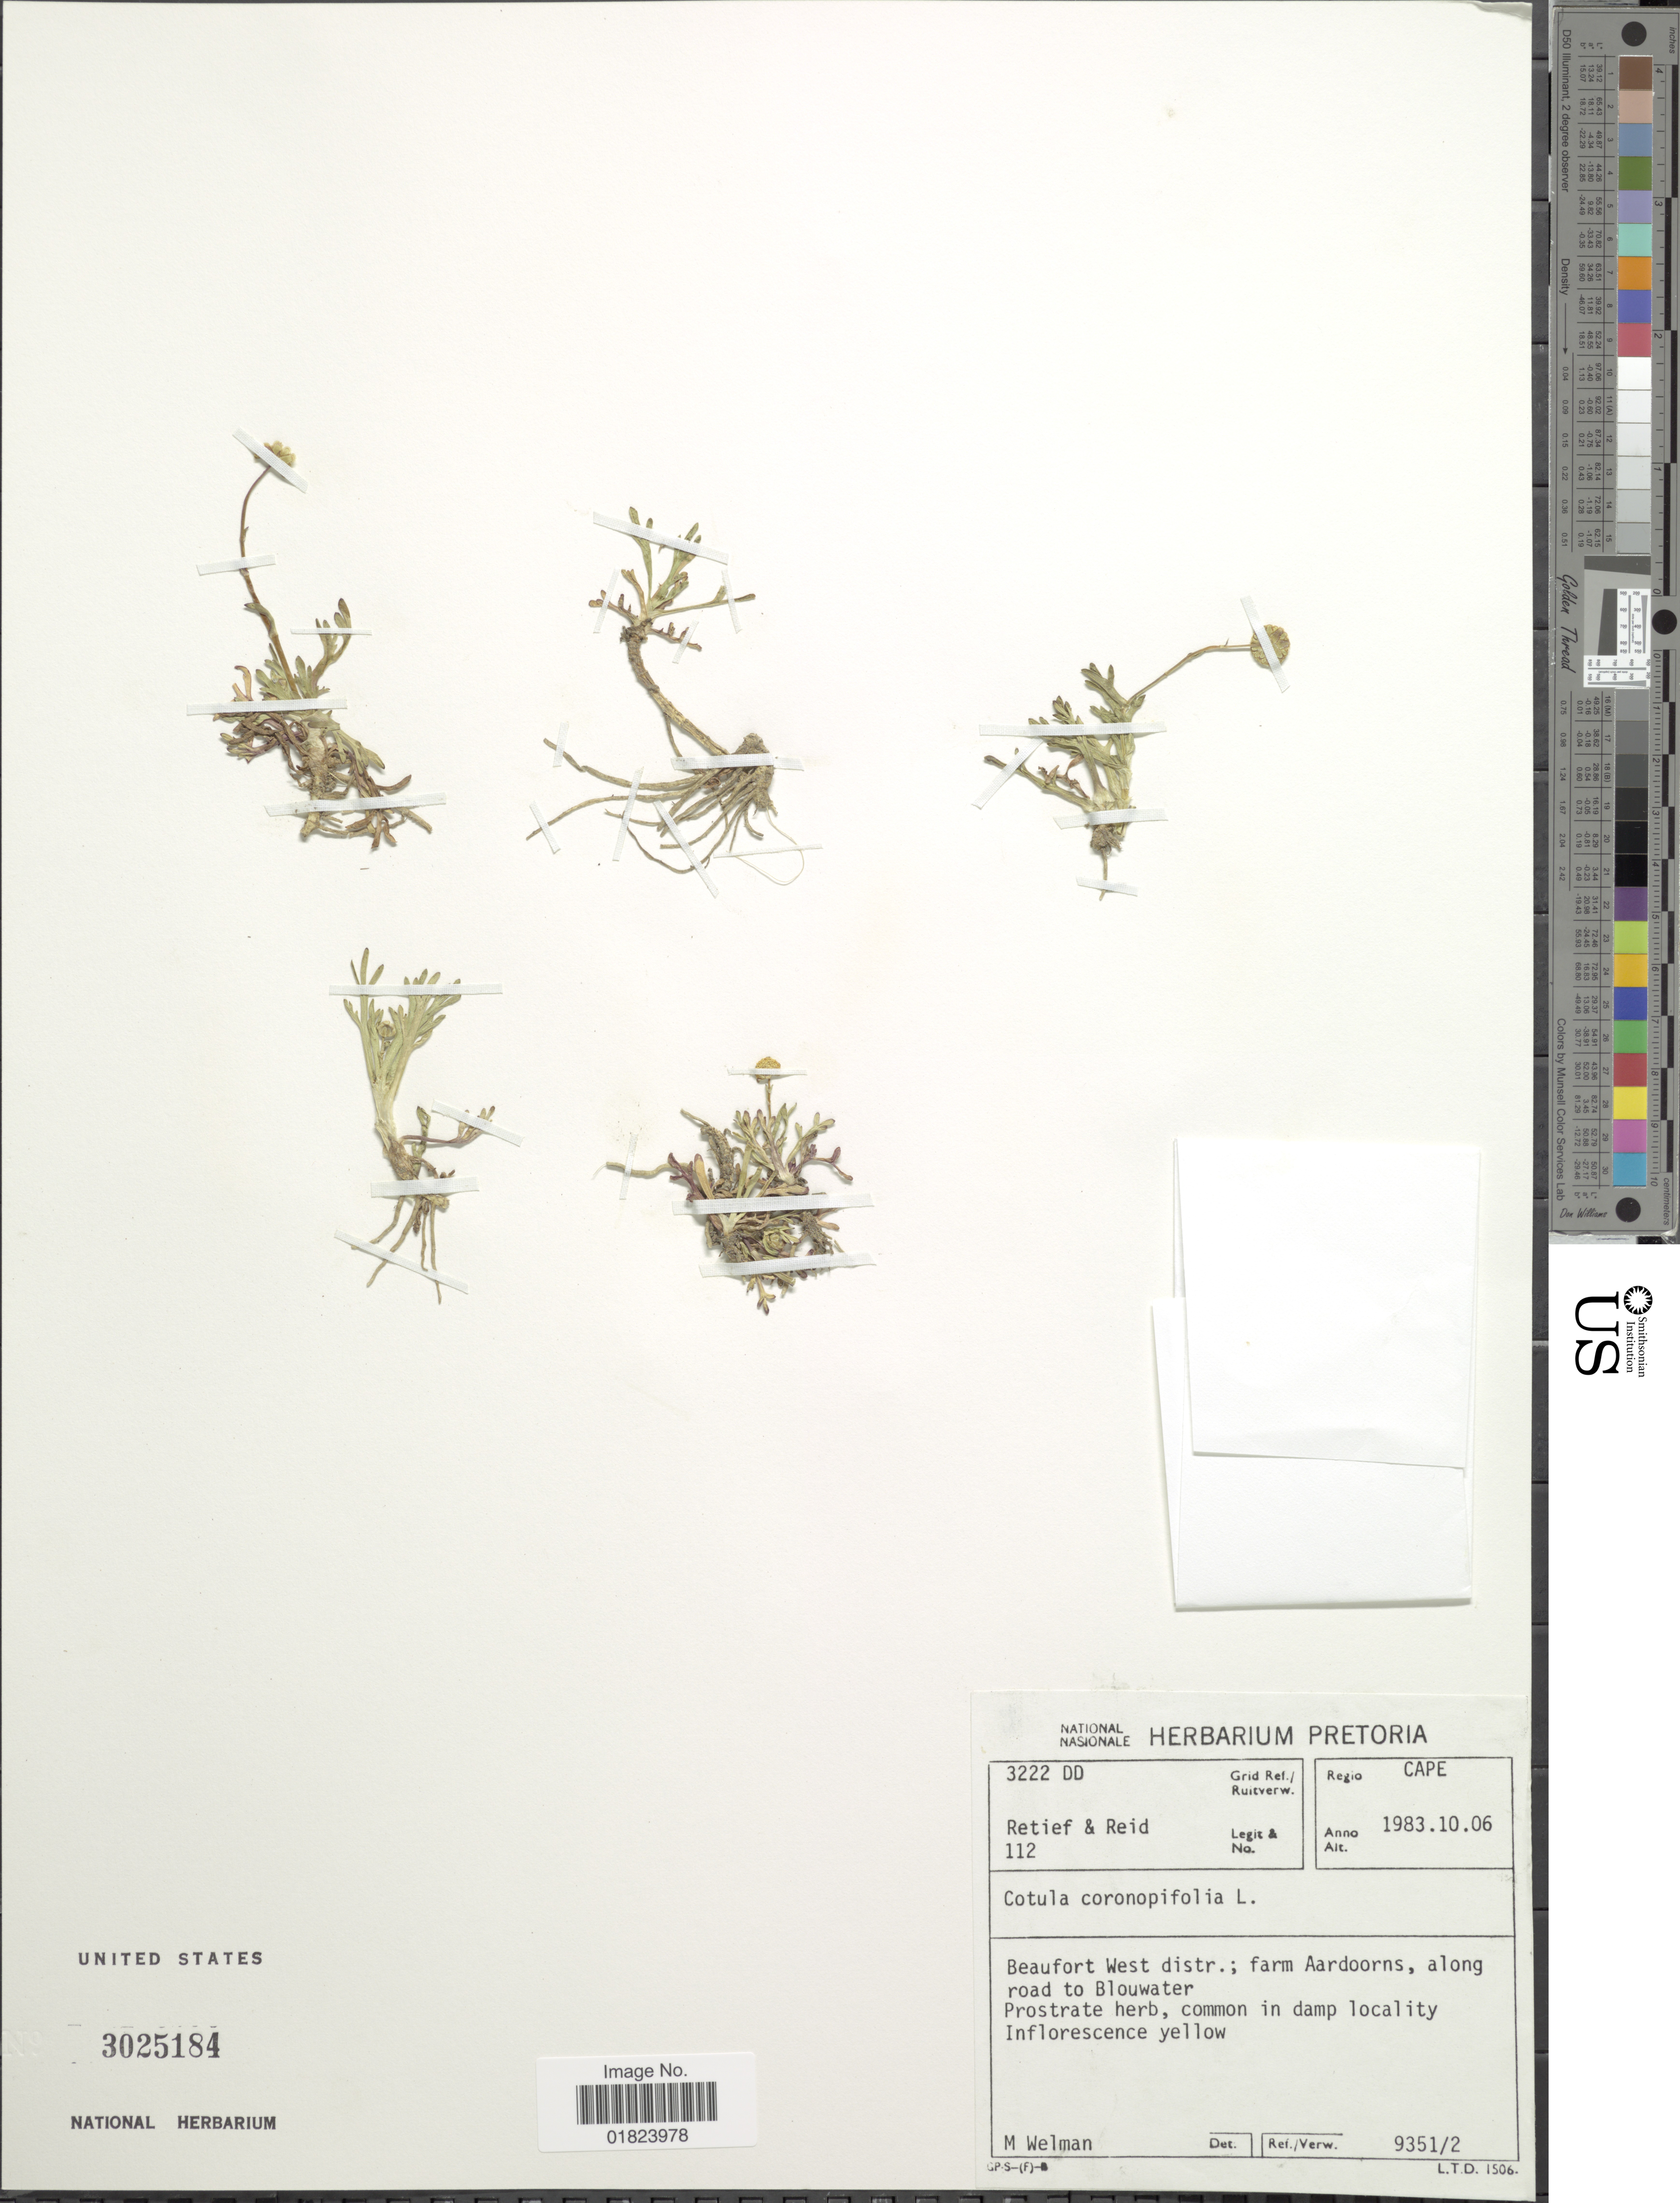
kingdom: Plantae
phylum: Tracheophyta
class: Magnoliopsida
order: Asterales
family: Asteraceae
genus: Cotula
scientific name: Cotula coronopifolia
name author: L.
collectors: -. Retief & -. Reid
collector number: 112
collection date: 1983-10-06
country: South Africa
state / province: Western Cape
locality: Regio Cape, Beaufort West distr.; farm Aardoorns, along road to Blouwater.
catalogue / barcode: US 3025184